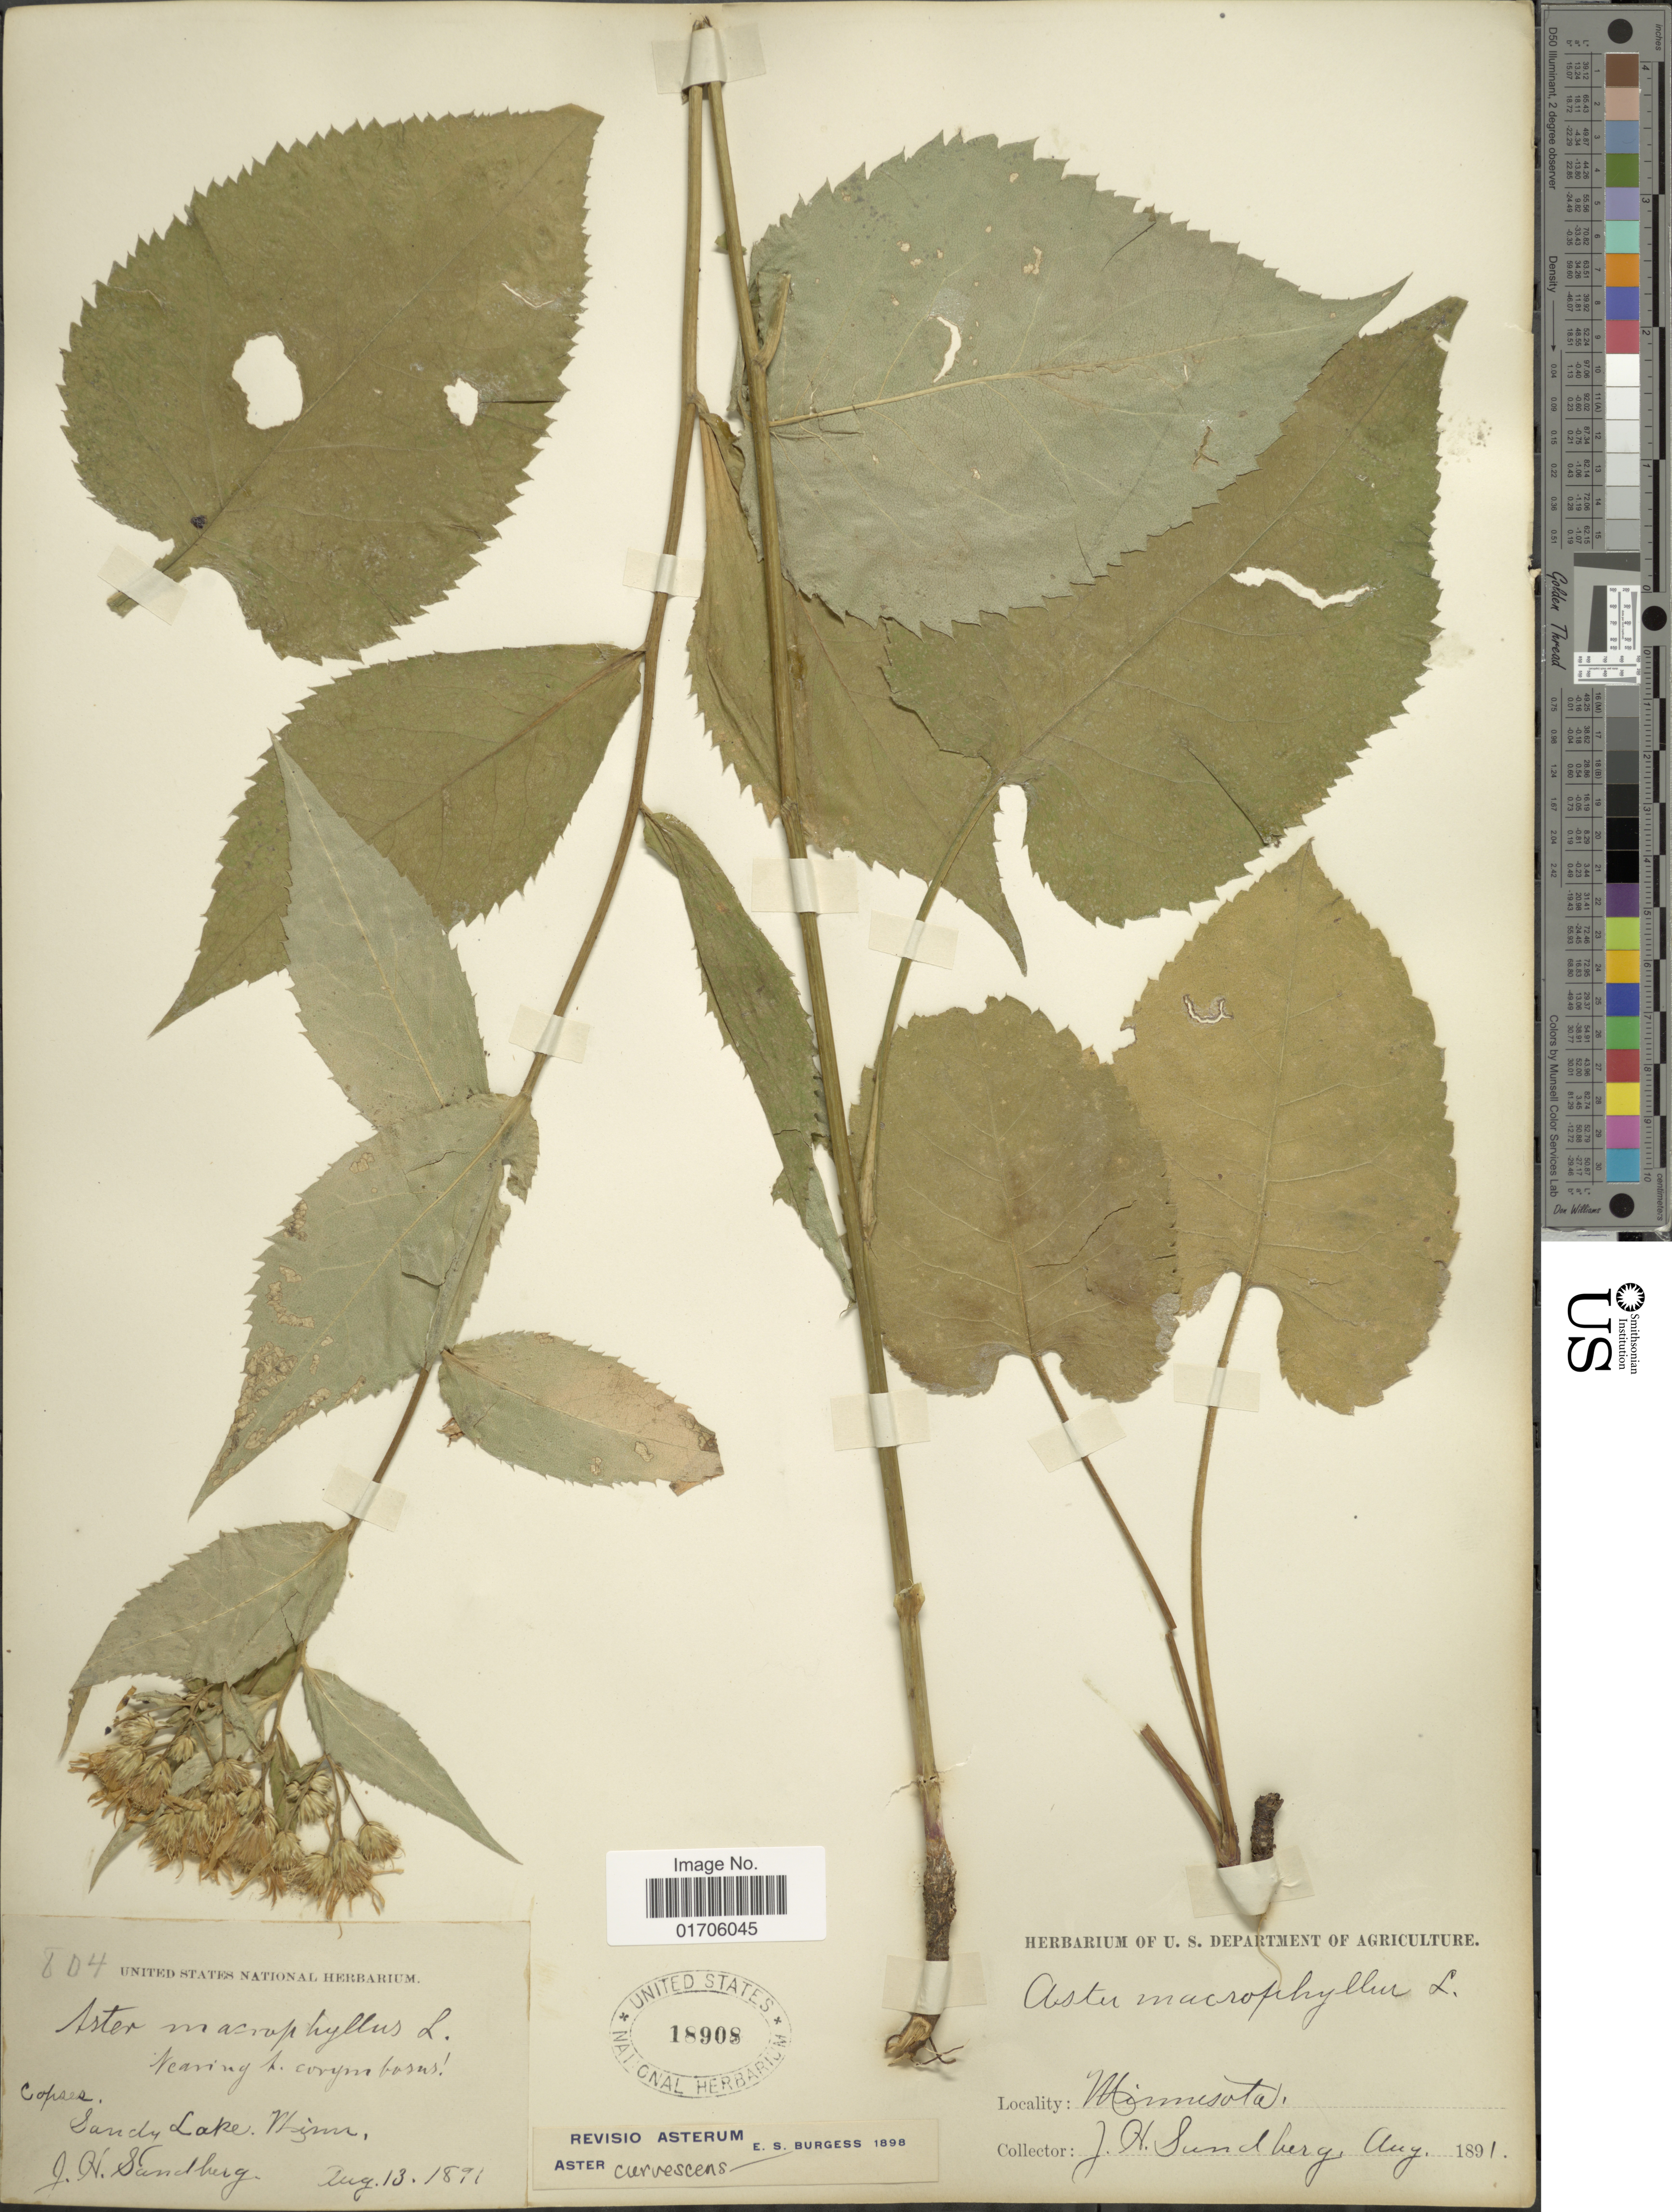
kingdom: Plantae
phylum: Tracheophyta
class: Magnoliopsida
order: Asterales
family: Asteraceae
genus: Aster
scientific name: Aster curvescens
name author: E.S. Burgess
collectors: J. H. Sandberg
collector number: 604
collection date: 1891-08-13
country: United States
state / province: Minnesota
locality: Sandy Lake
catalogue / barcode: US 18908